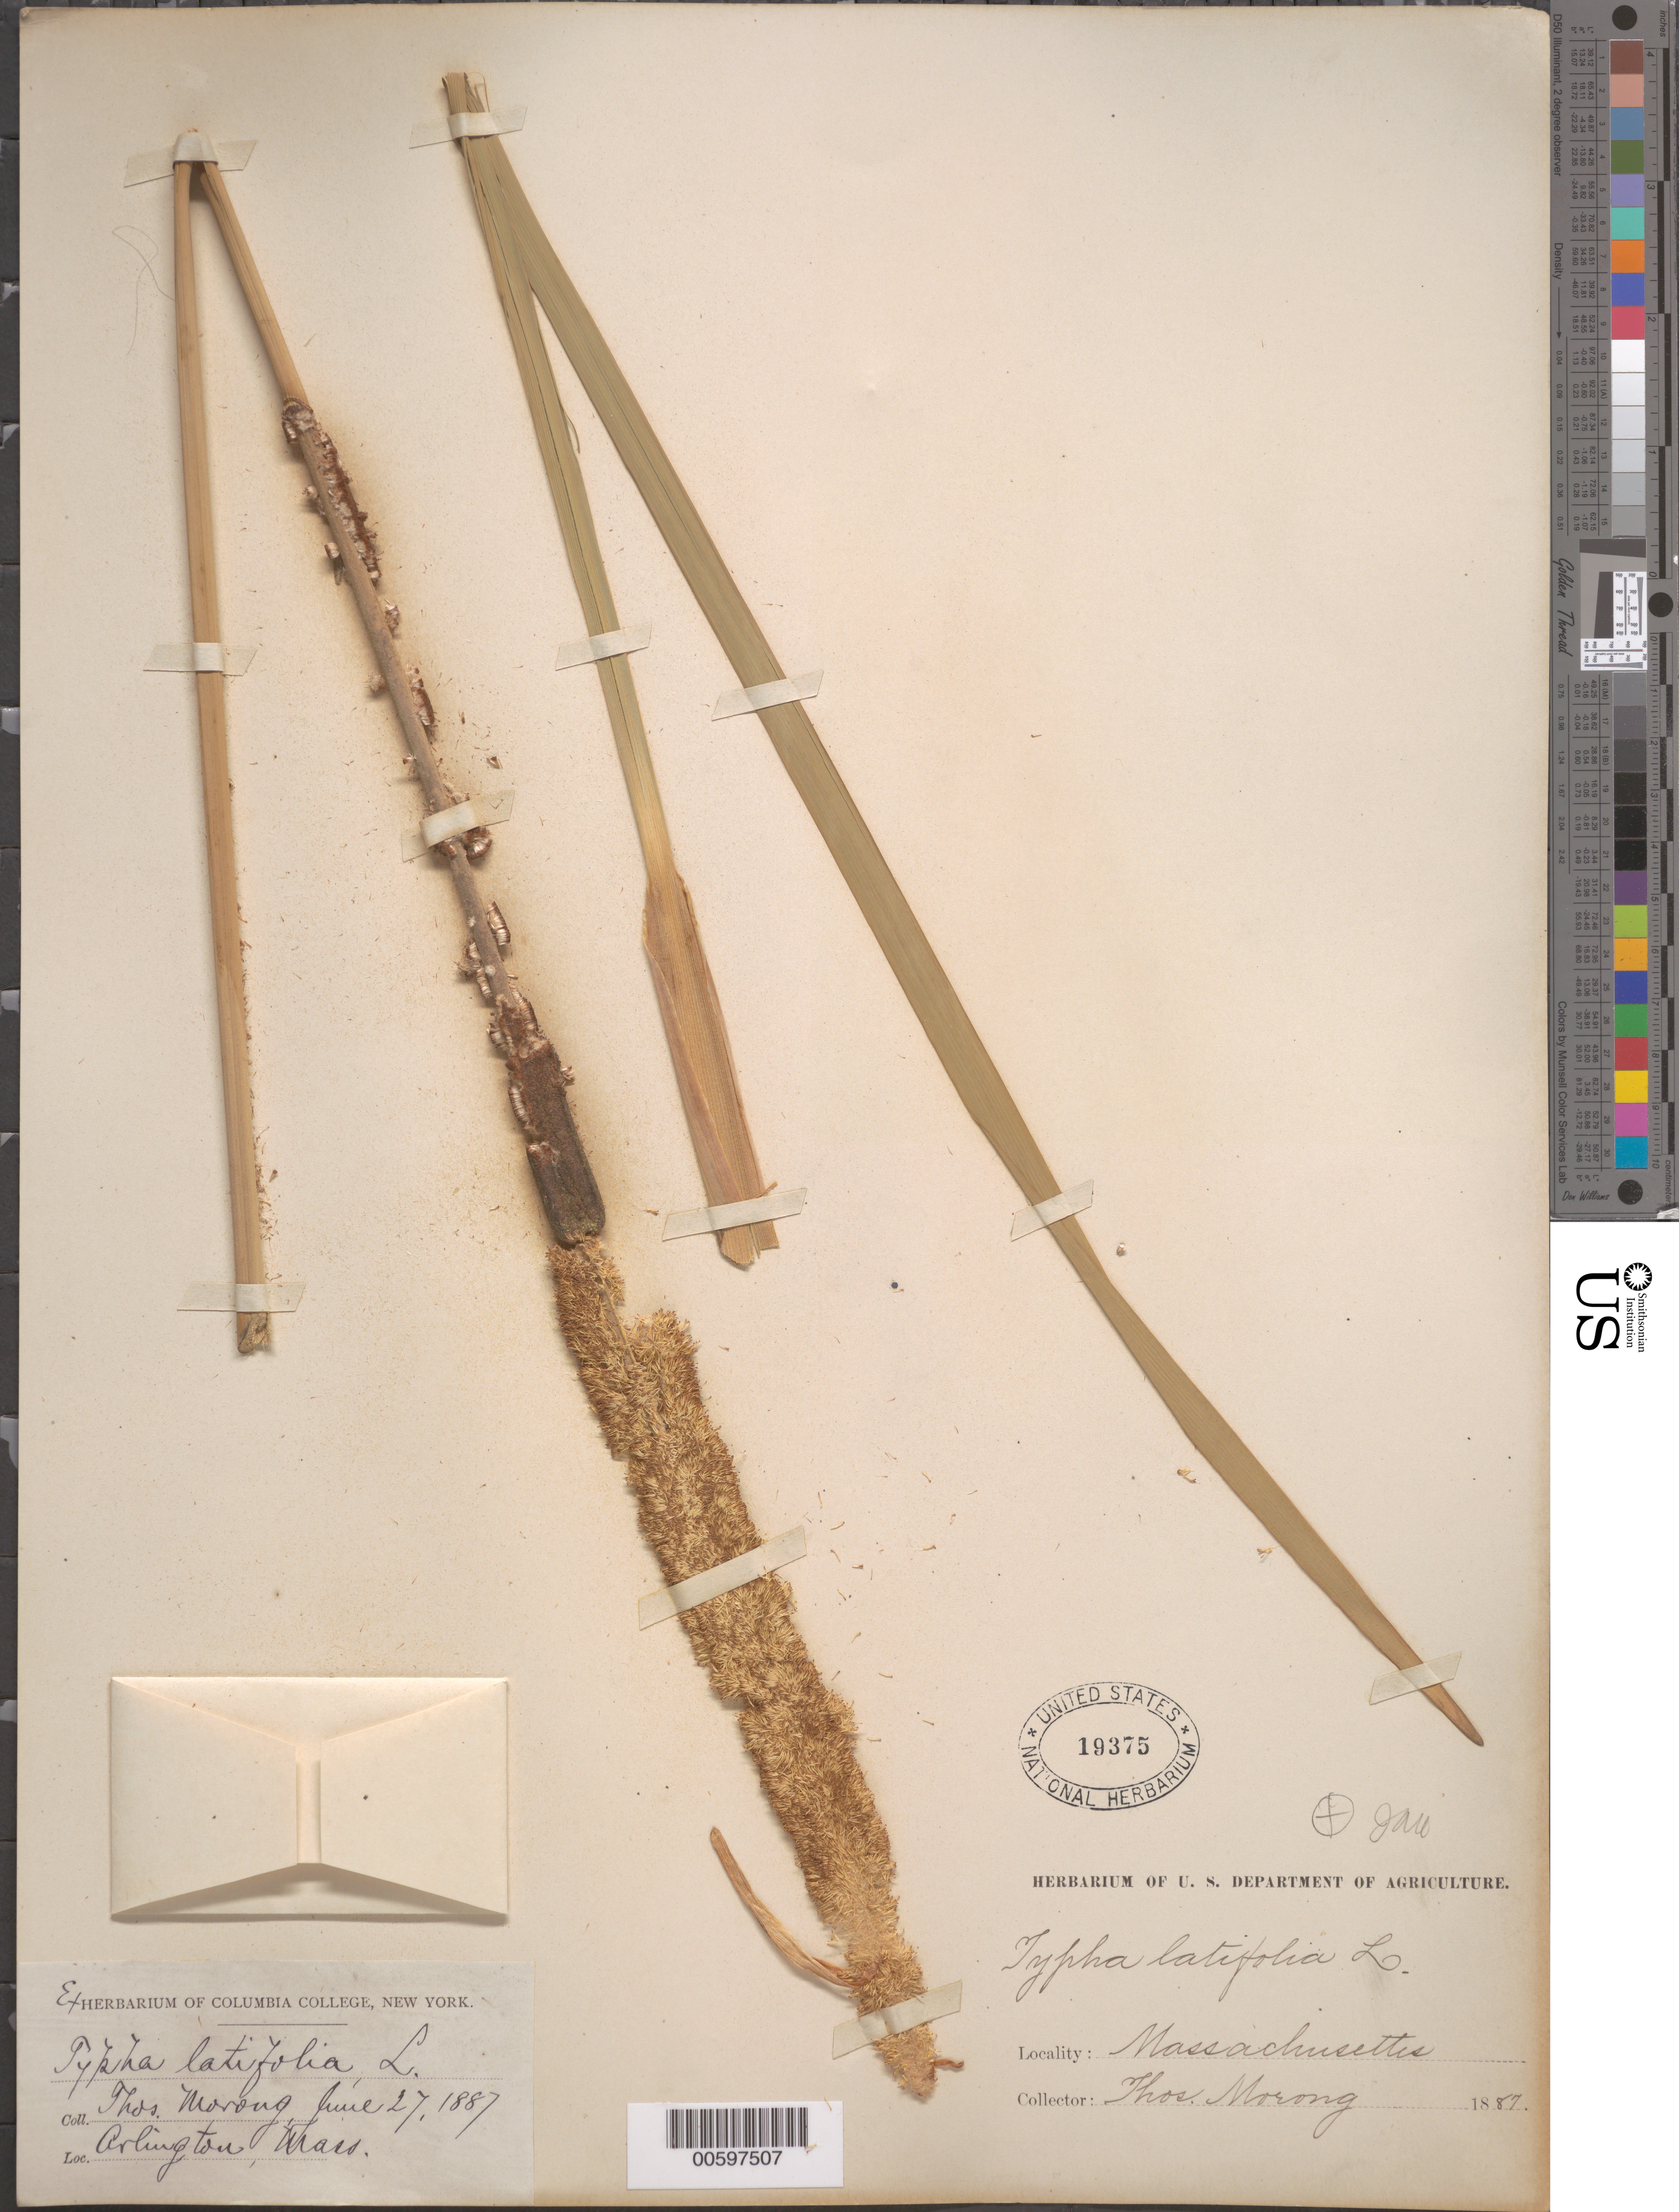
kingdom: Plantae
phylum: Tracheophyta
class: Liliopsida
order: Poales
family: Typhaceae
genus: Typha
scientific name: Typha latifolia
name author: L.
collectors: T. Morong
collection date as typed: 27 Jun 1887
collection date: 1887-06-27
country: United States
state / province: Massachusetts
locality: Arlington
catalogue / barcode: US 19375